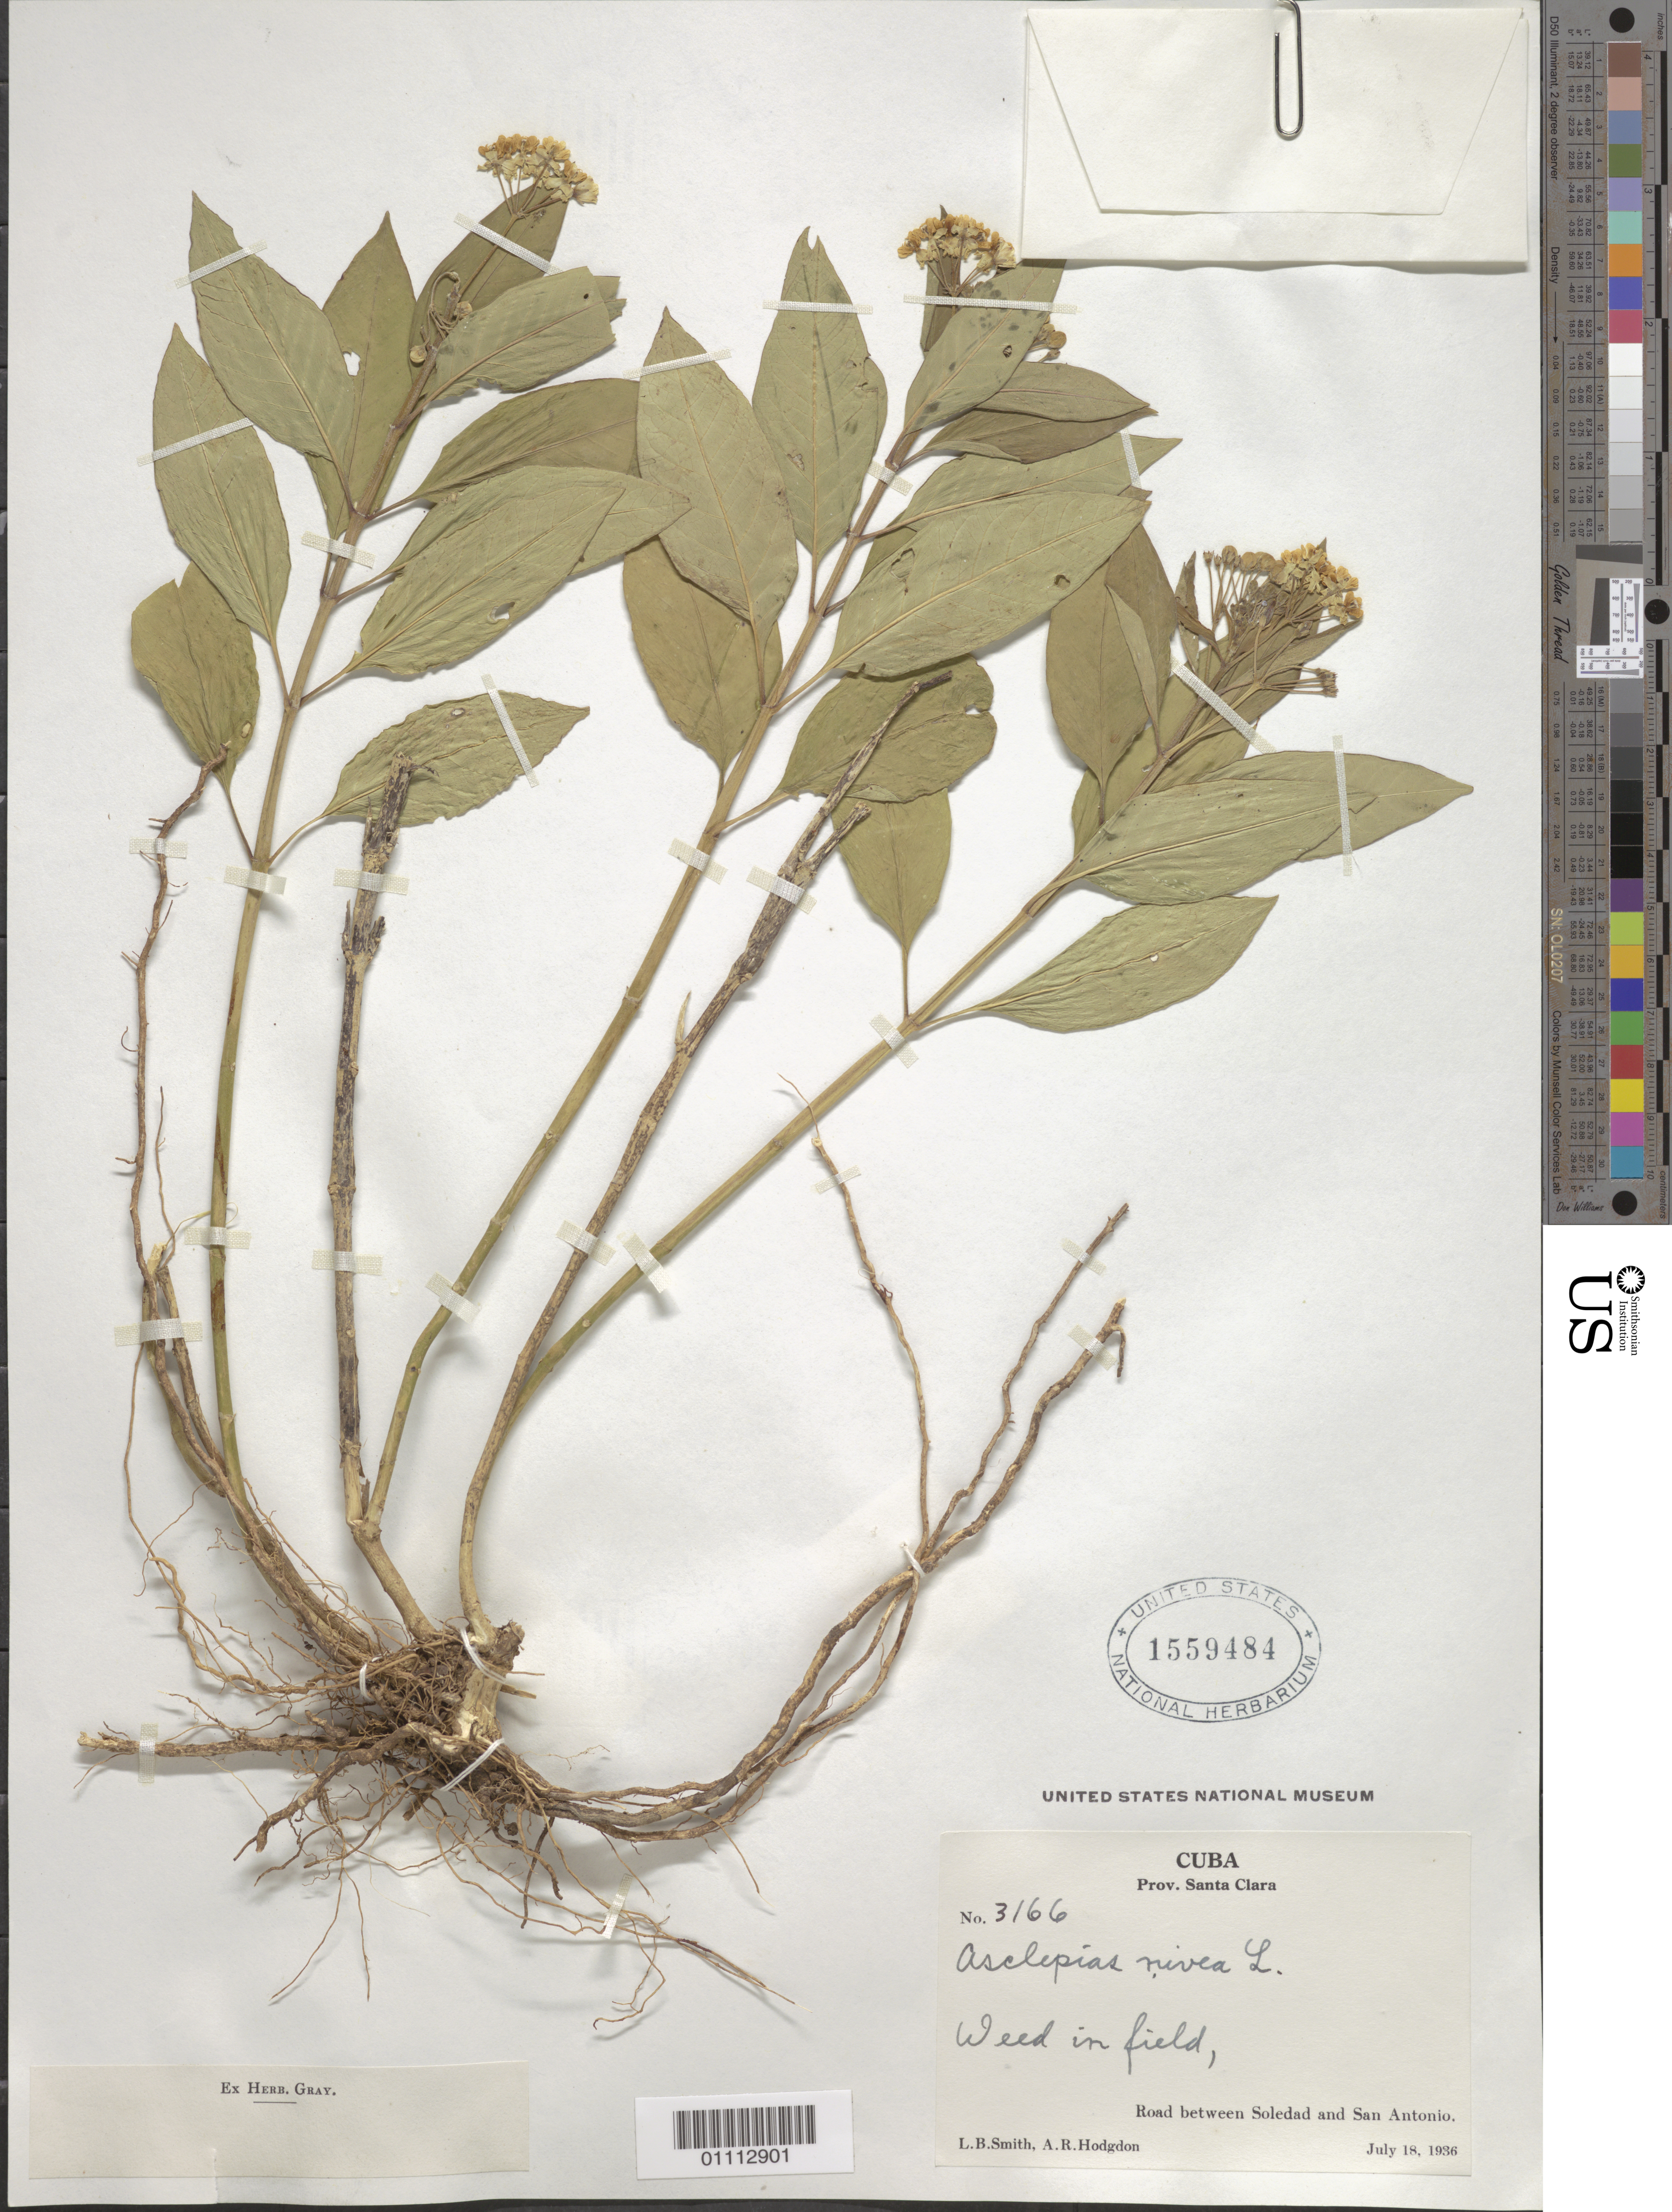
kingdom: Plantae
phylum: Tracheophyta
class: Magnoliopsida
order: Gentianales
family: Apocynaceae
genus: Asclepias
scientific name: Asclepias nivea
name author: L.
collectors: L. Smith & A. R. Hodgdon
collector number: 3166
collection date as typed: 18 Jul 1936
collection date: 1936-07-18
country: Cuba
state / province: Cienfuegos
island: Cuba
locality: Prov Santa Clara Road between Soledad and San Antonio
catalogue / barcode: US 1559484